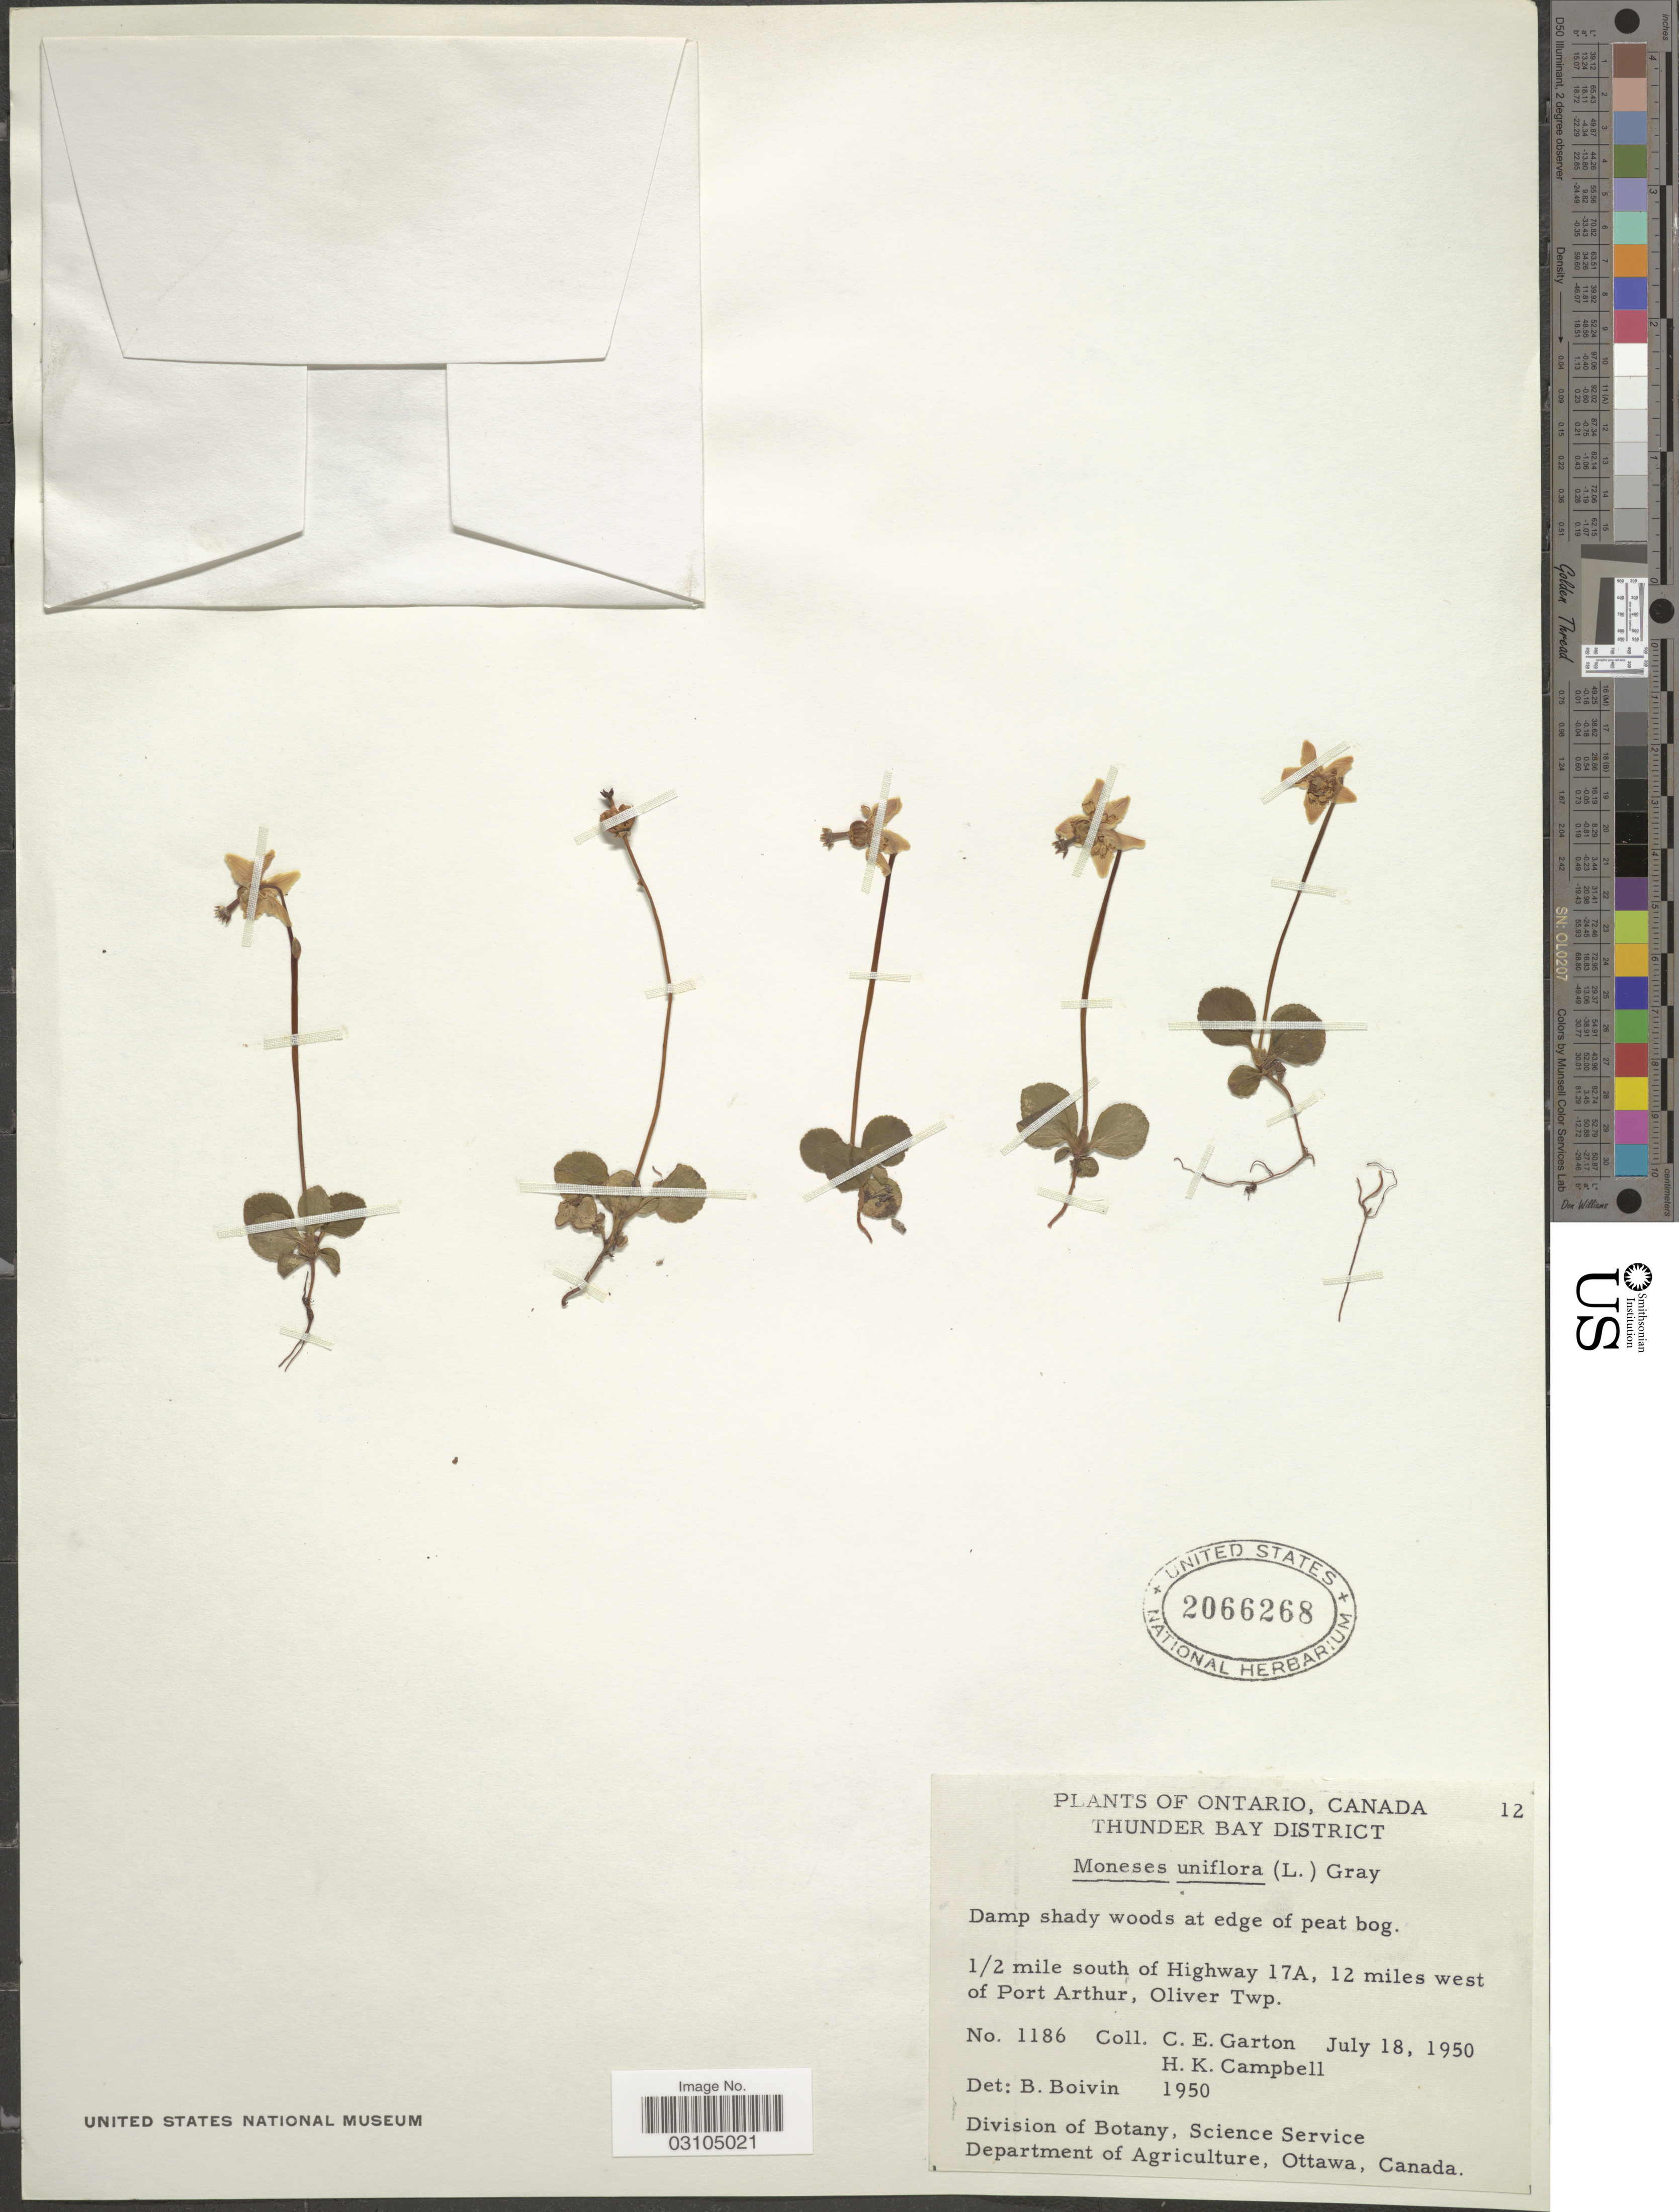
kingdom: Plantae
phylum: Tracheophyta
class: Magnoliopsida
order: Ericales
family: Ericaceae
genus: Moneses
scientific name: Moneses uniflora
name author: (L.) A. Gray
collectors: C. E. Garton & H. K. Campbell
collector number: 1186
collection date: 1950-07-18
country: Canada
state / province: Ontario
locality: Thunder Bay District, ½ mile south of Highway 17A, 12 miles west of Port Arthur, Oliver Twp.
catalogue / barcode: US 2066268